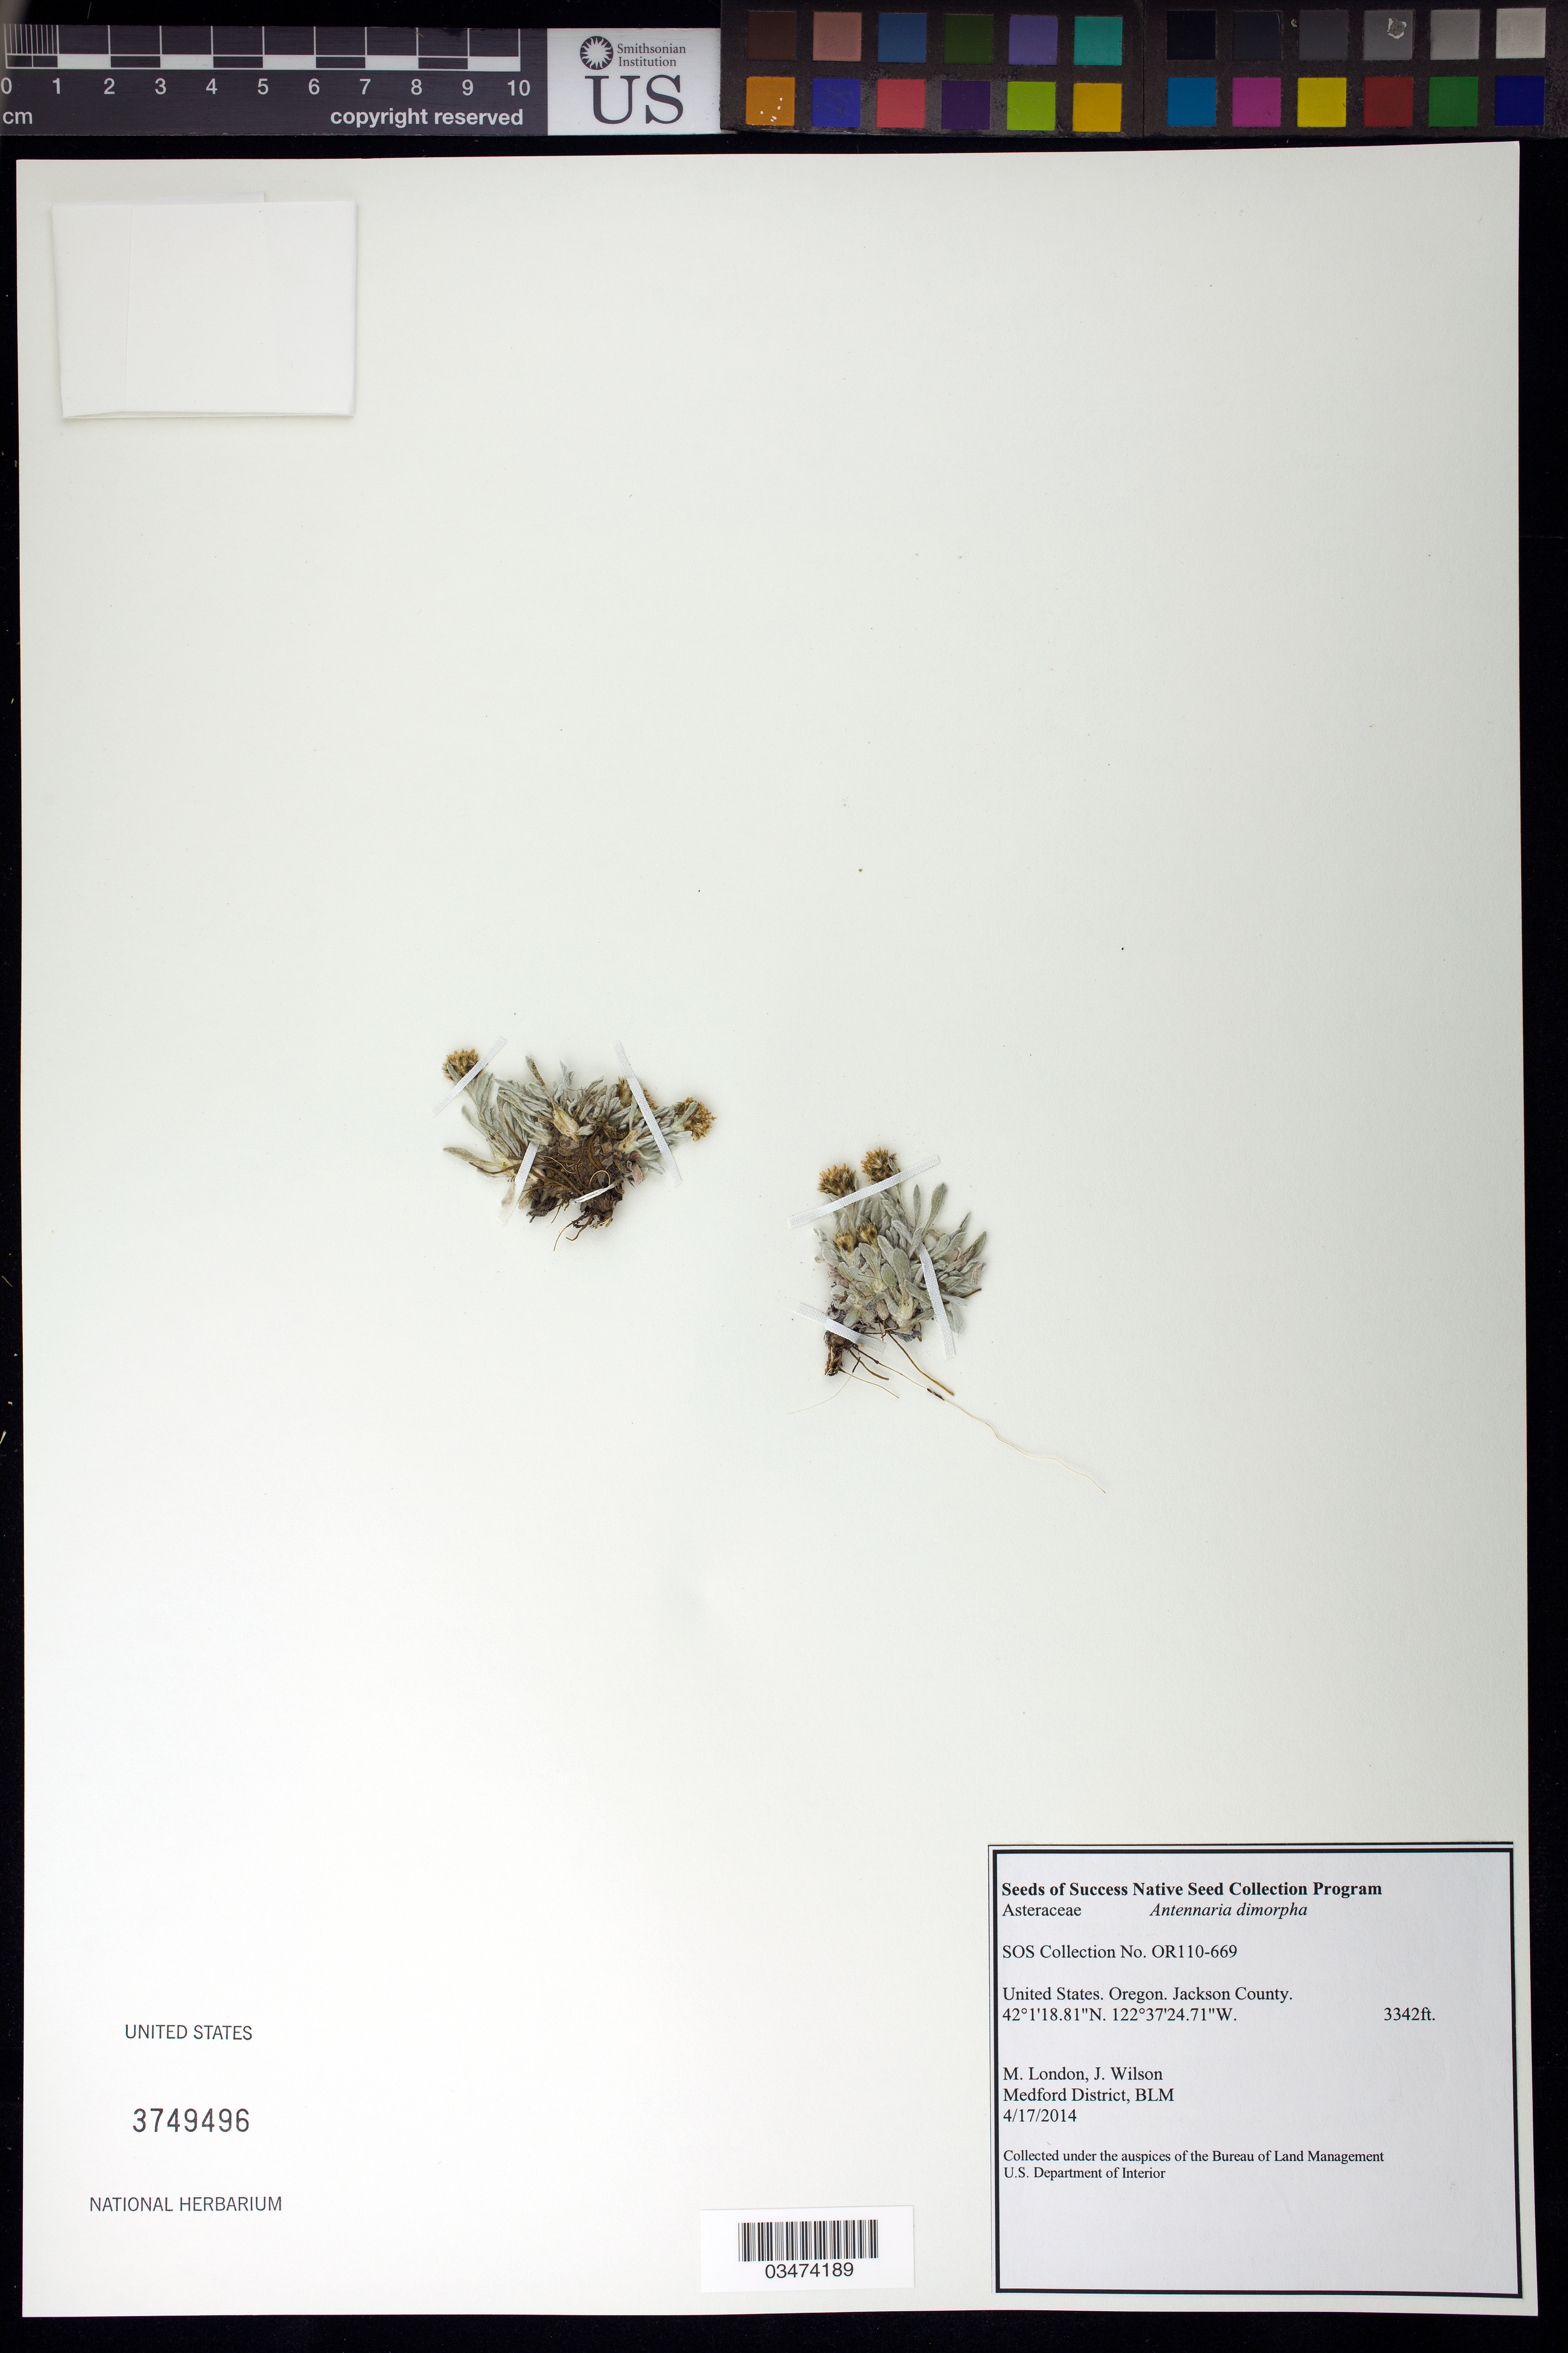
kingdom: Plantae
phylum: Tracheophyta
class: Magnoliopsida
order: Asterales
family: Asteraceae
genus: Antennaria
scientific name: Antennaria dimorpha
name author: (Nutt.) Torr. & A. Gray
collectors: M. London & J. Wilson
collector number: OR110-669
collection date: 2014-04-17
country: United States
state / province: Oregon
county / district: Jackson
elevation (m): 1019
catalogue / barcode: US 3749496